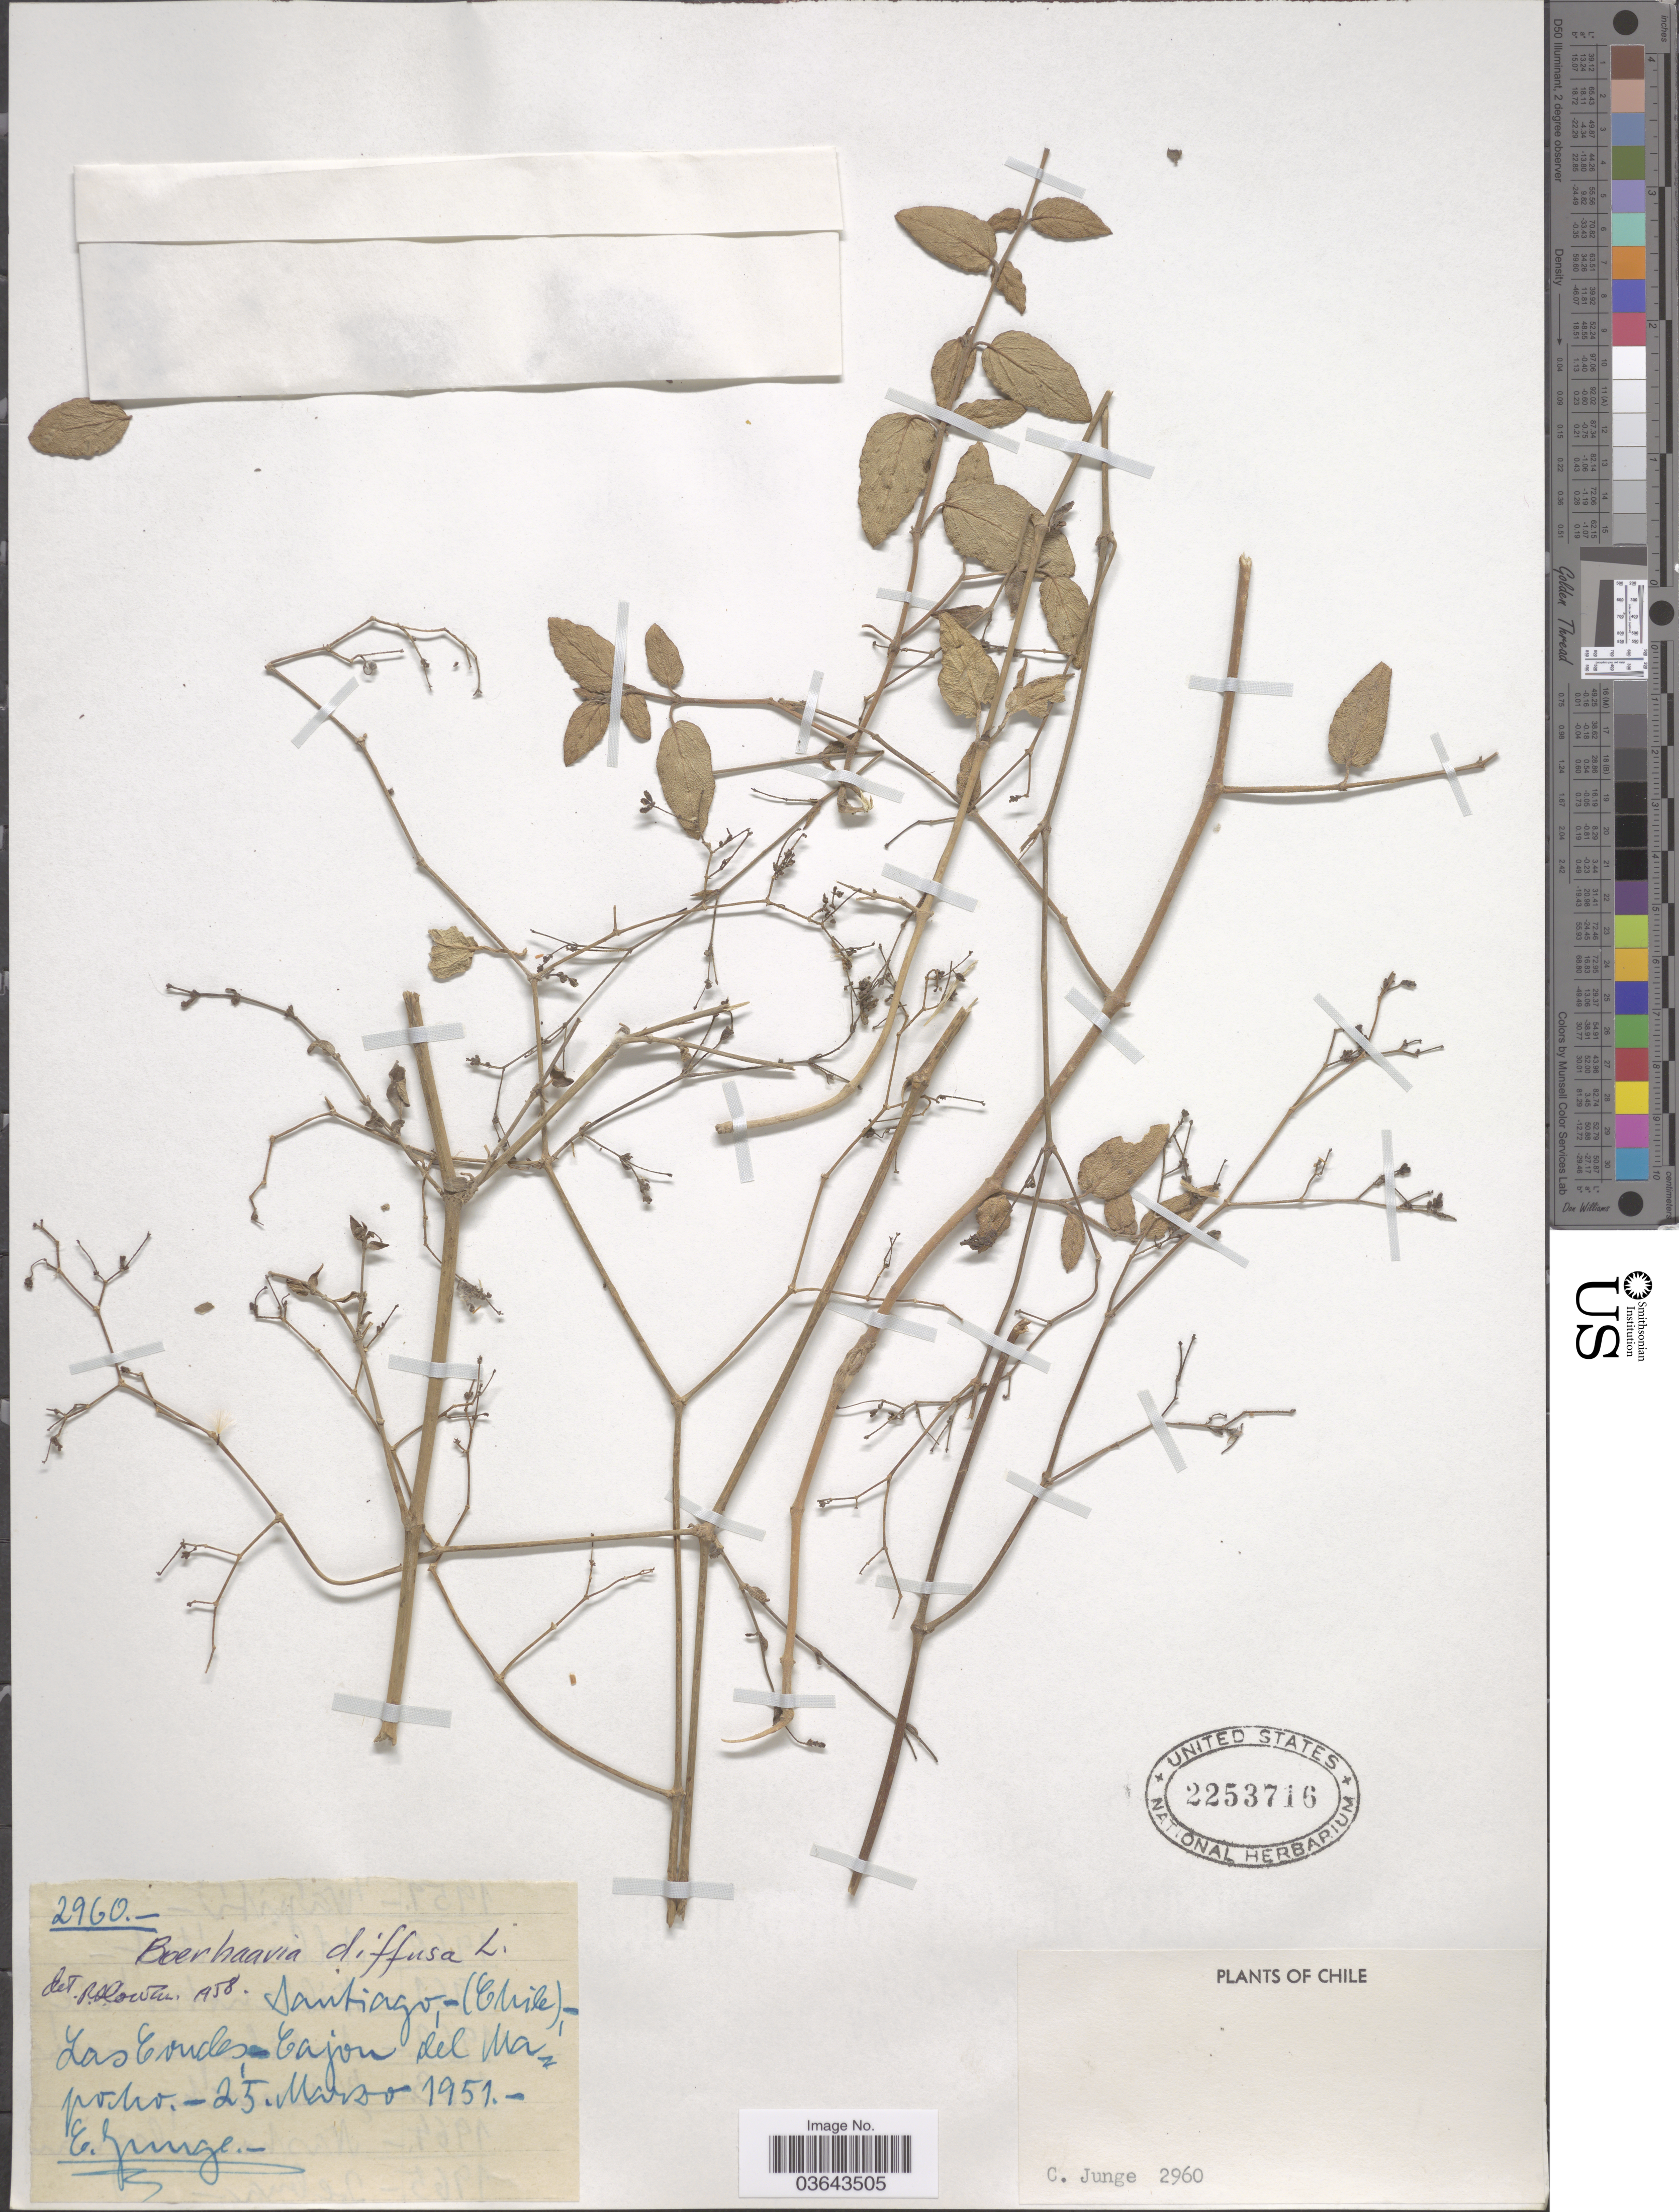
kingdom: Plantae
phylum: Tracheophyta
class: Magnoliopsida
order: Caryophyllales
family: Nyctaginaceae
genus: Boerhavia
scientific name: Boerhavia diffusa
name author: L.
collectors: C. Junge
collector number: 2960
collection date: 1951-03-25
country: Chile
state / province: Región Metropolitana (RM)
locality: Santiago. Las Condes, Cajon del Mapocho.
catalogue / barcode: US 2253716